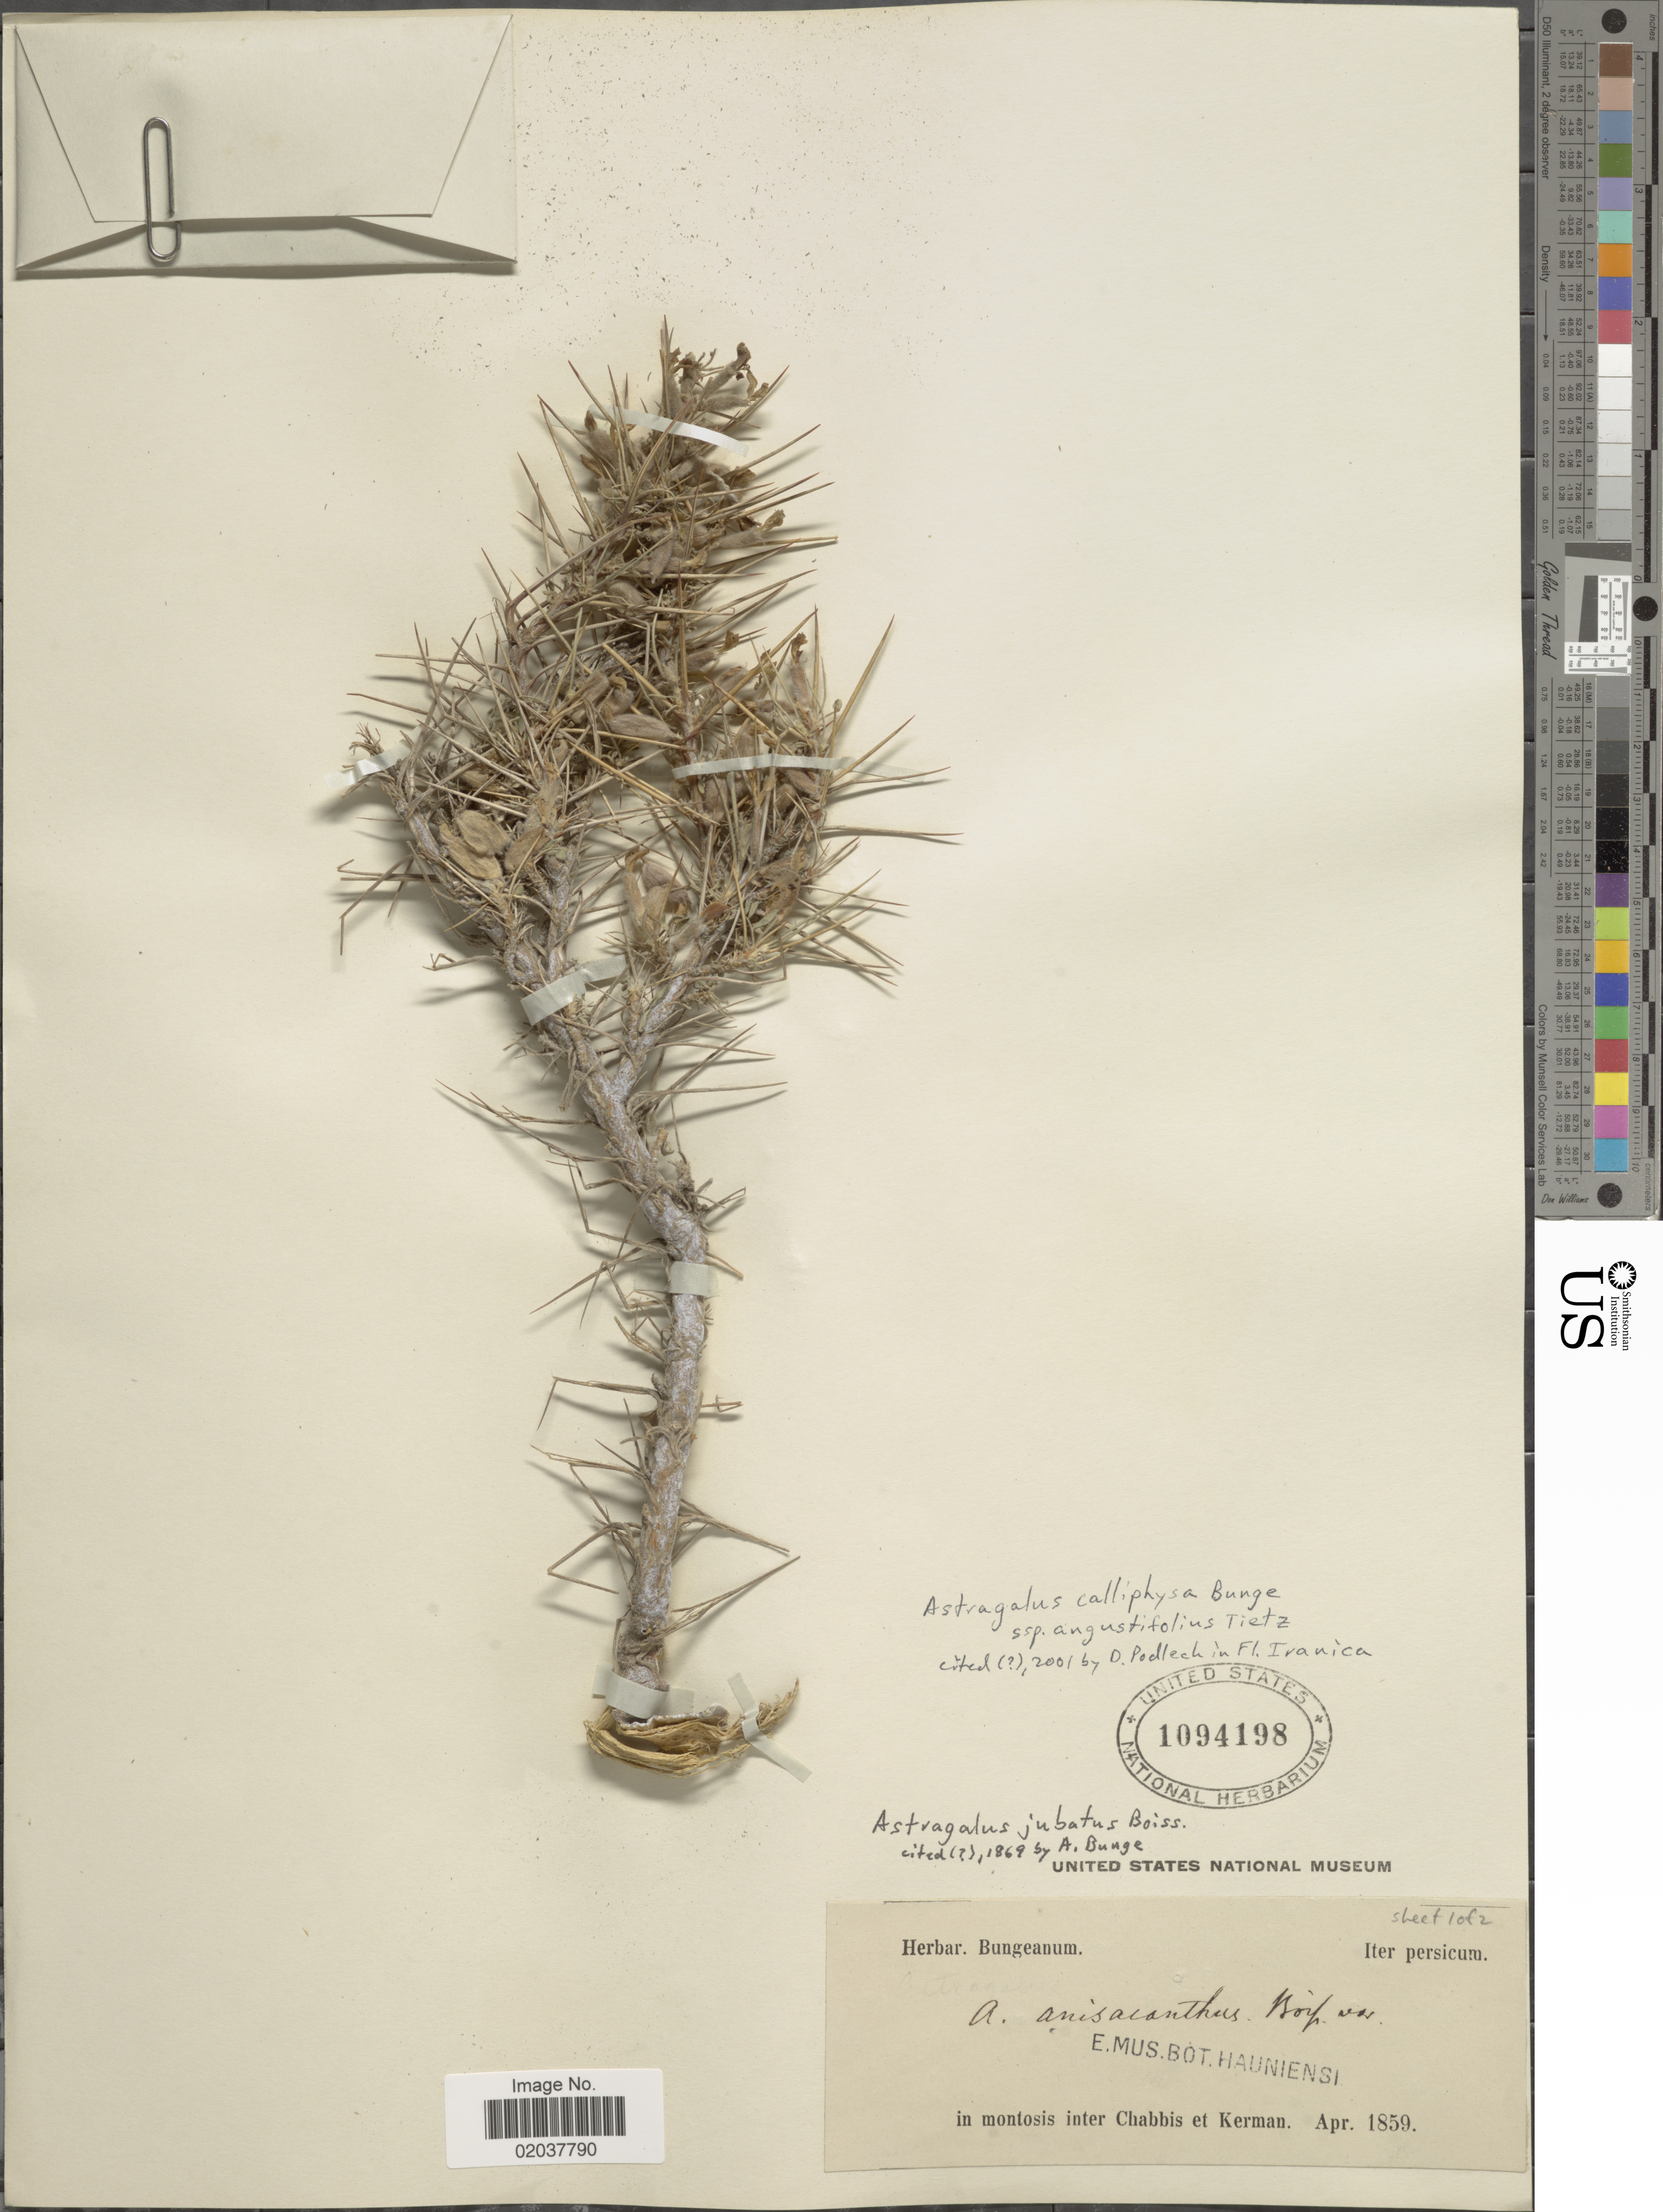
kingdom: Plantae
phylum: Tracheophyta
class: Magnoliopsida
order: Fabales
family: Fabaceae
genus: Astragalus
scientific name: Astragalus calliphysa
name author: Bunge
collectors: ex herb. Bungeanum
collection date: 1859-04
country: Iran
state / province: Kerman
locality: Persicum, montosis inter Chabbis et Kerman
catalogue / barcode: US 1094198